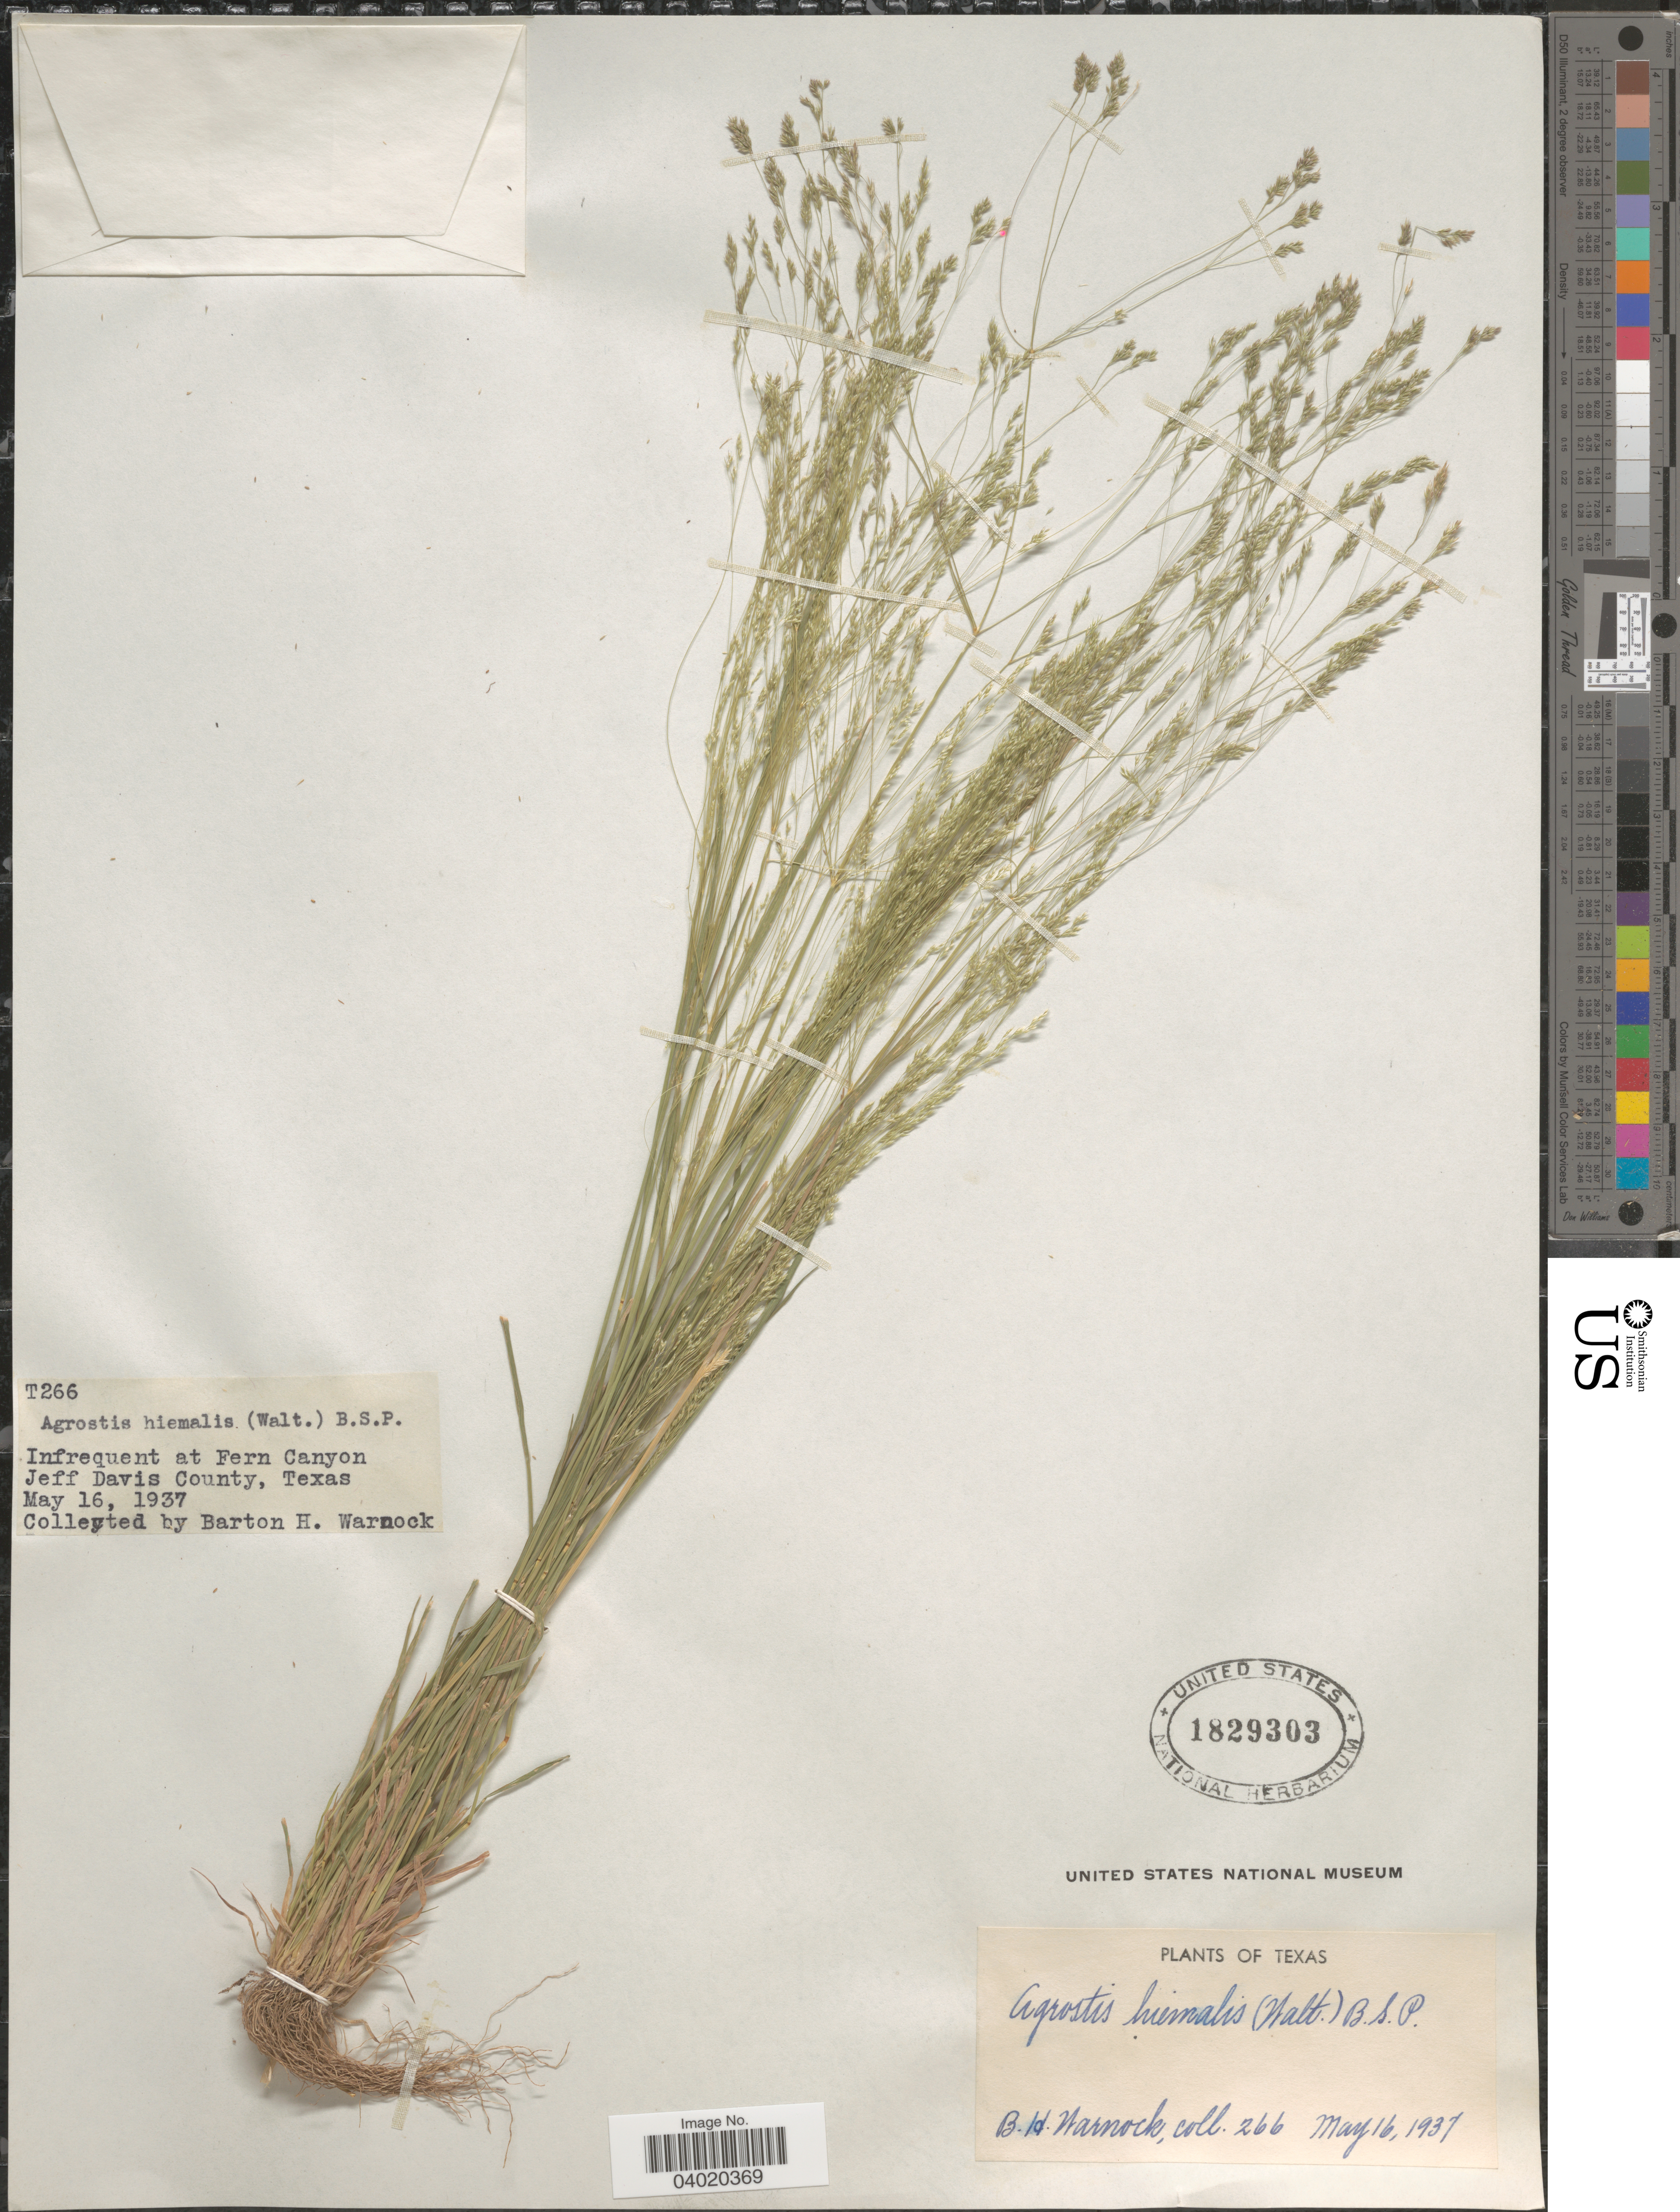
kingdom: Plantae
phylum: Tracheophyta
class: Liliopsida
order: Poales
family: Poaceae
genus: Agrostis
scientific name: Agrostis hyemalis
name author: (Walter) Britton et al.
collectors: B. H. Warnock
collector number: T266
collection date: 1937-05-16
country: United States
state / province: Texas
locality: At Fern Canyon. Jeff Davis County.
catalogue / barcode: US 1829303